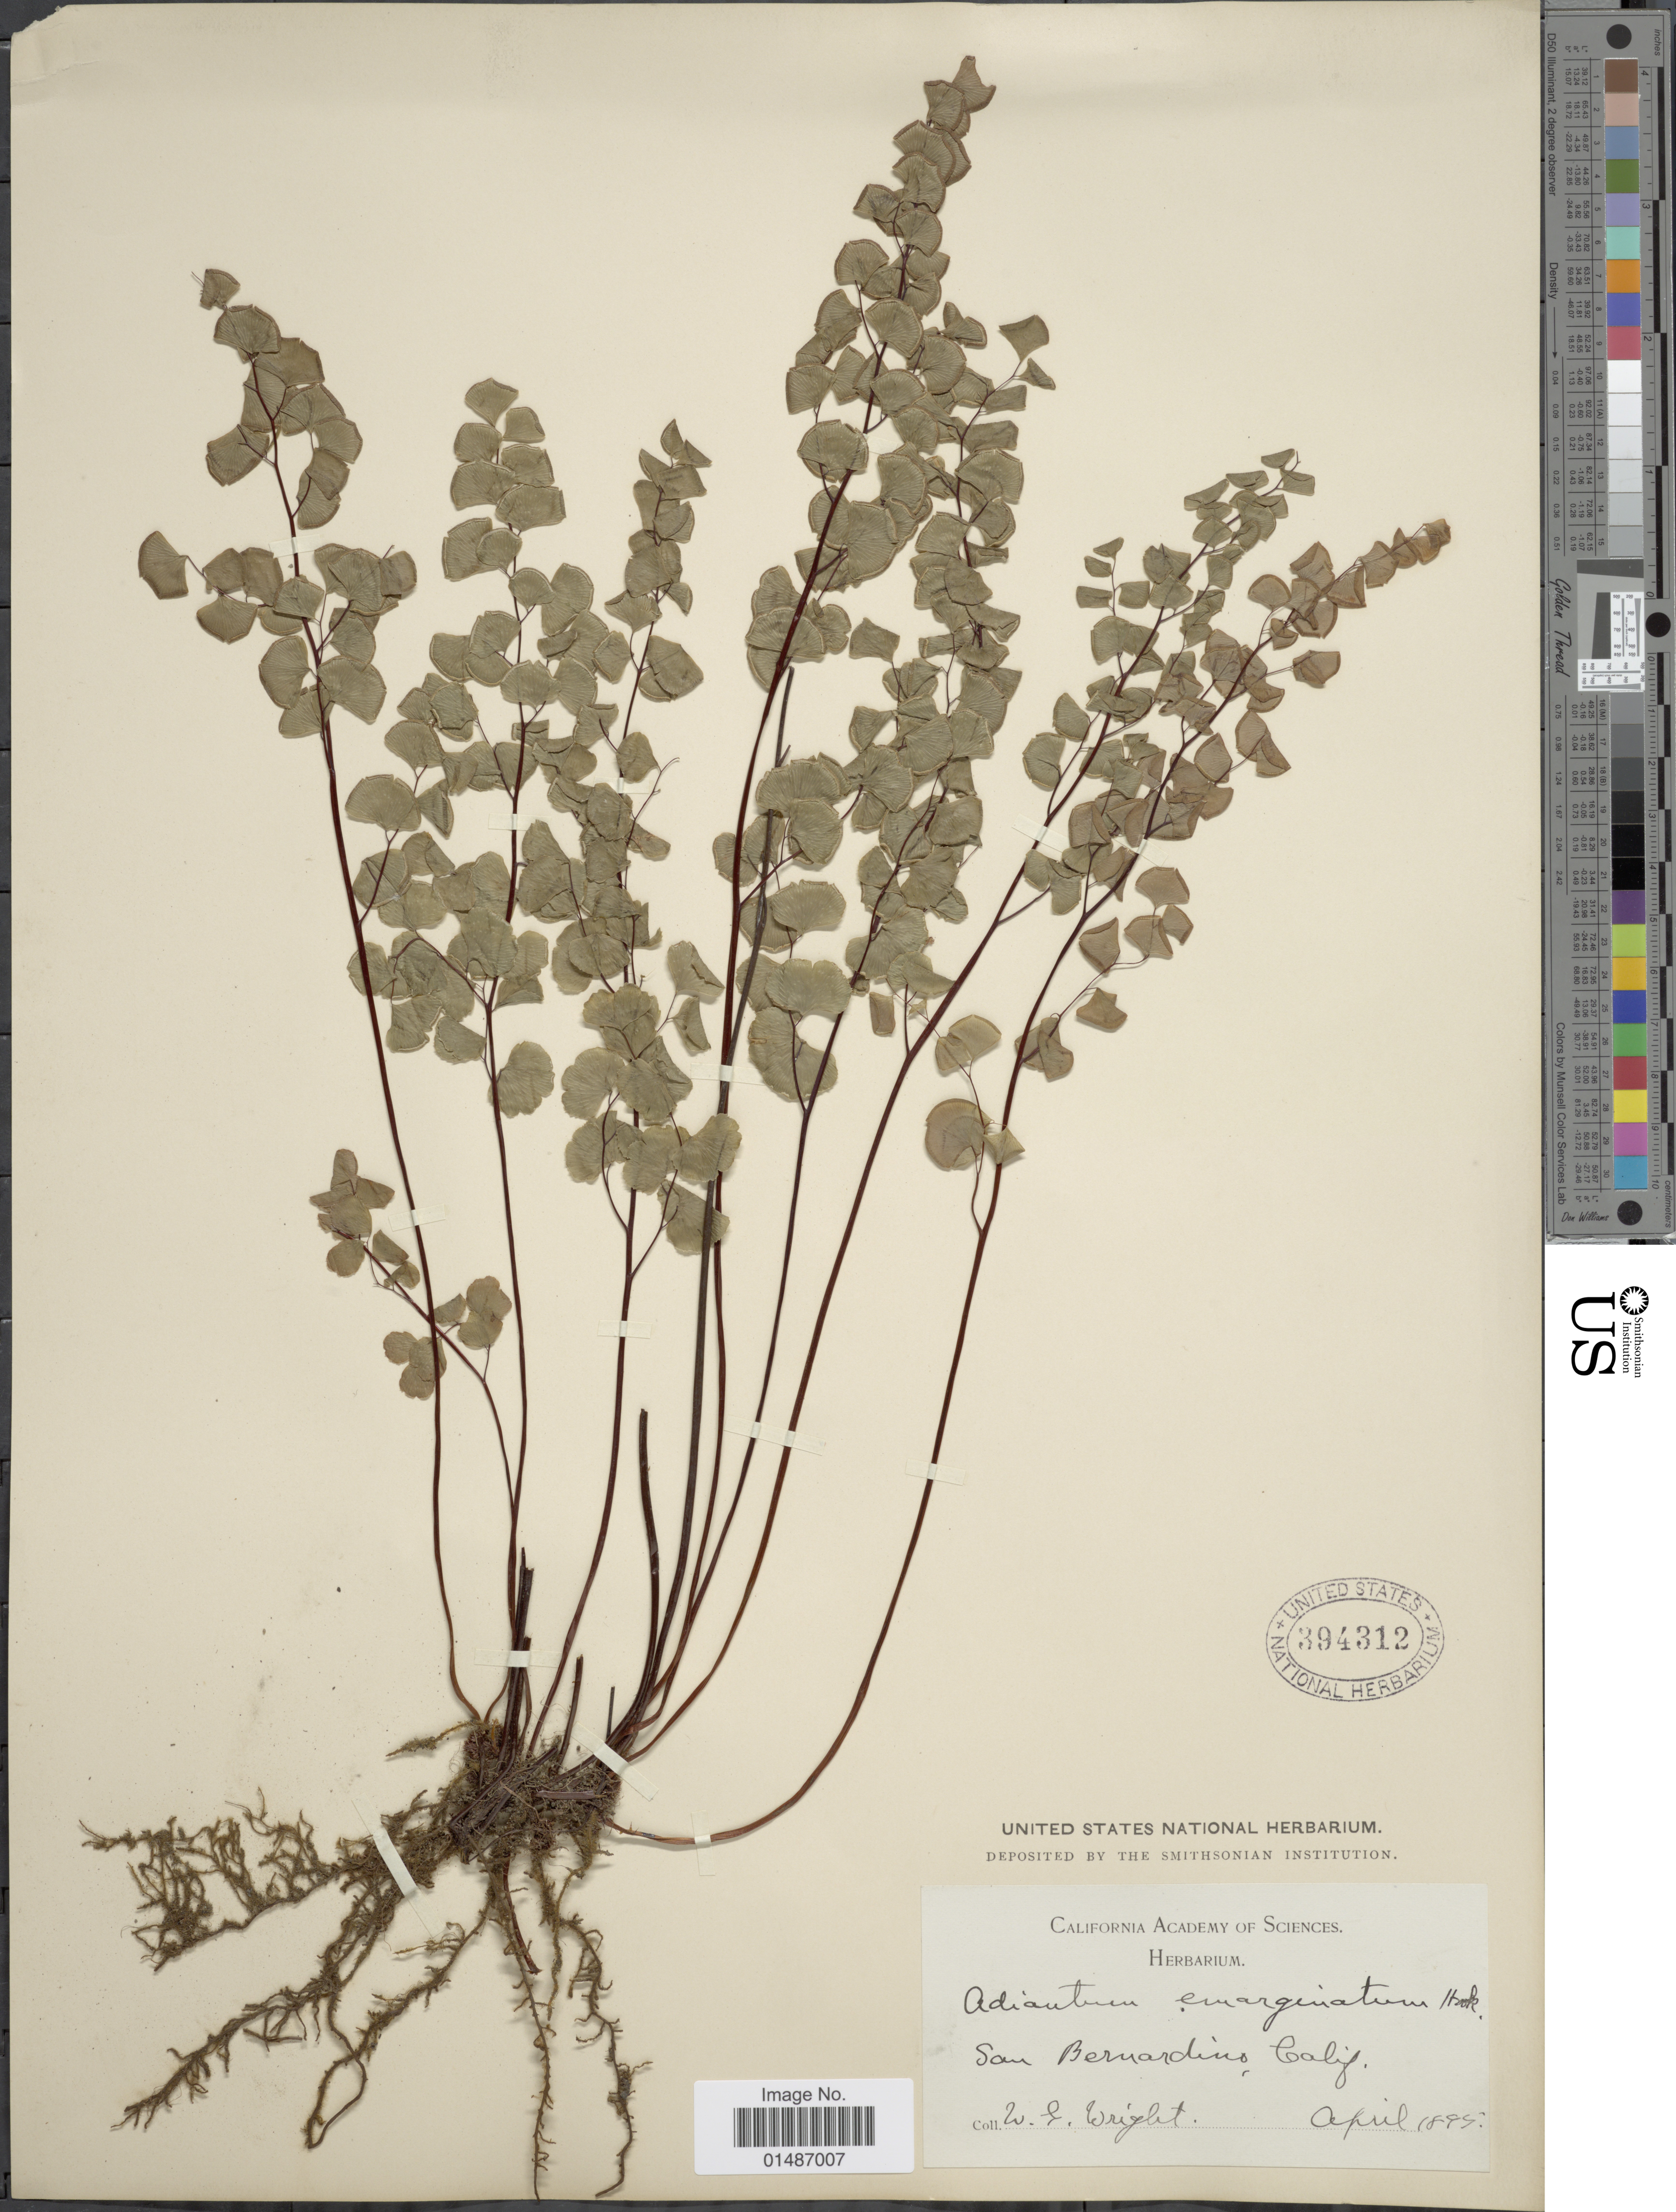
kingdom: Plantae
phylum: Tracheophyta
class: Polypodiopsida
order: Polypodiales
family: Pteridaceae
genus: Adiantum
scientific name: Adiantum jordanii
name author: C.H. Mull.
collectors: W. G. Wright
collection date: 1895-04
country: United States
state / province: California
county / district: San Bernardino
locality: San Bernardino.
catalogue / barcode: US 394312